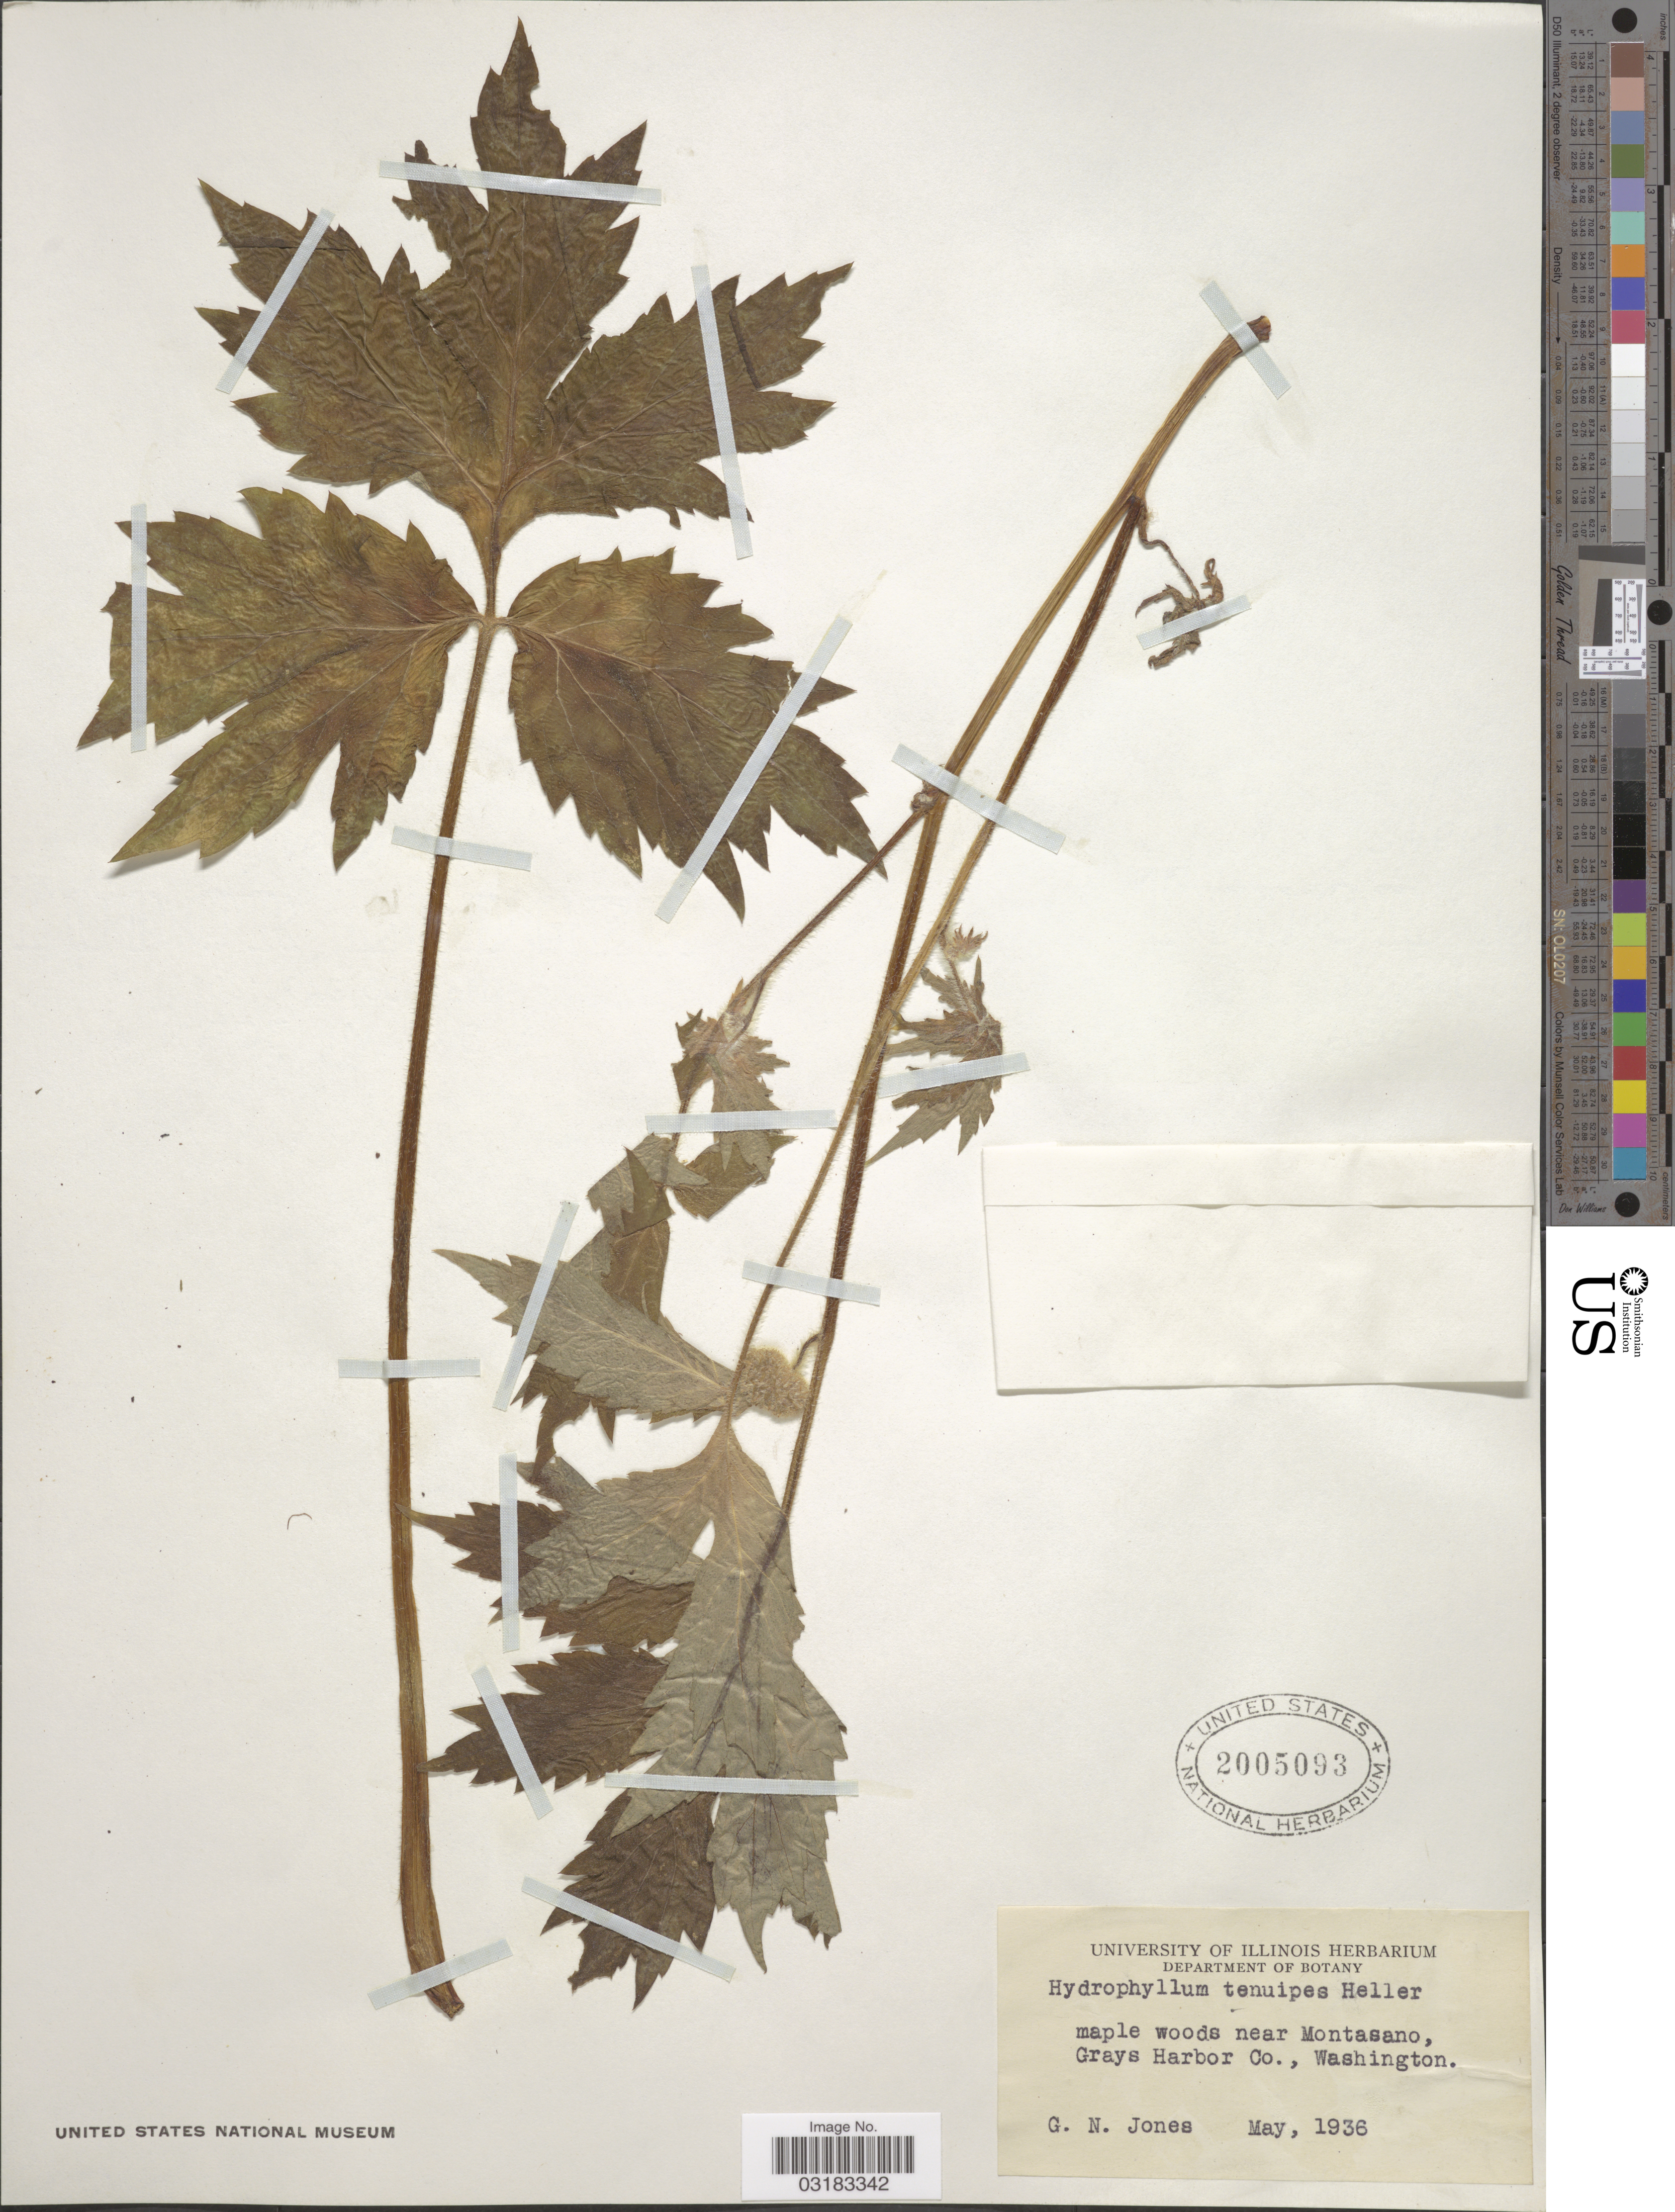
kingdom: Plantae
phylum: Tracheophyta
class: Magnoliopsida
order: Boraginales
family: Hydrophyllaceae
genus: Hydrophyllum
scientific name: Hydrophyllum tenuipes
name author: A. Heller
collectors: G. N. Jones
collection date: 1936-05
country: United States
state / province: Washington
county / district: Grays Harbor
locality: Maple woods near Montasano, Grays Harbor Co.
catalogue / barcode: US 2005093